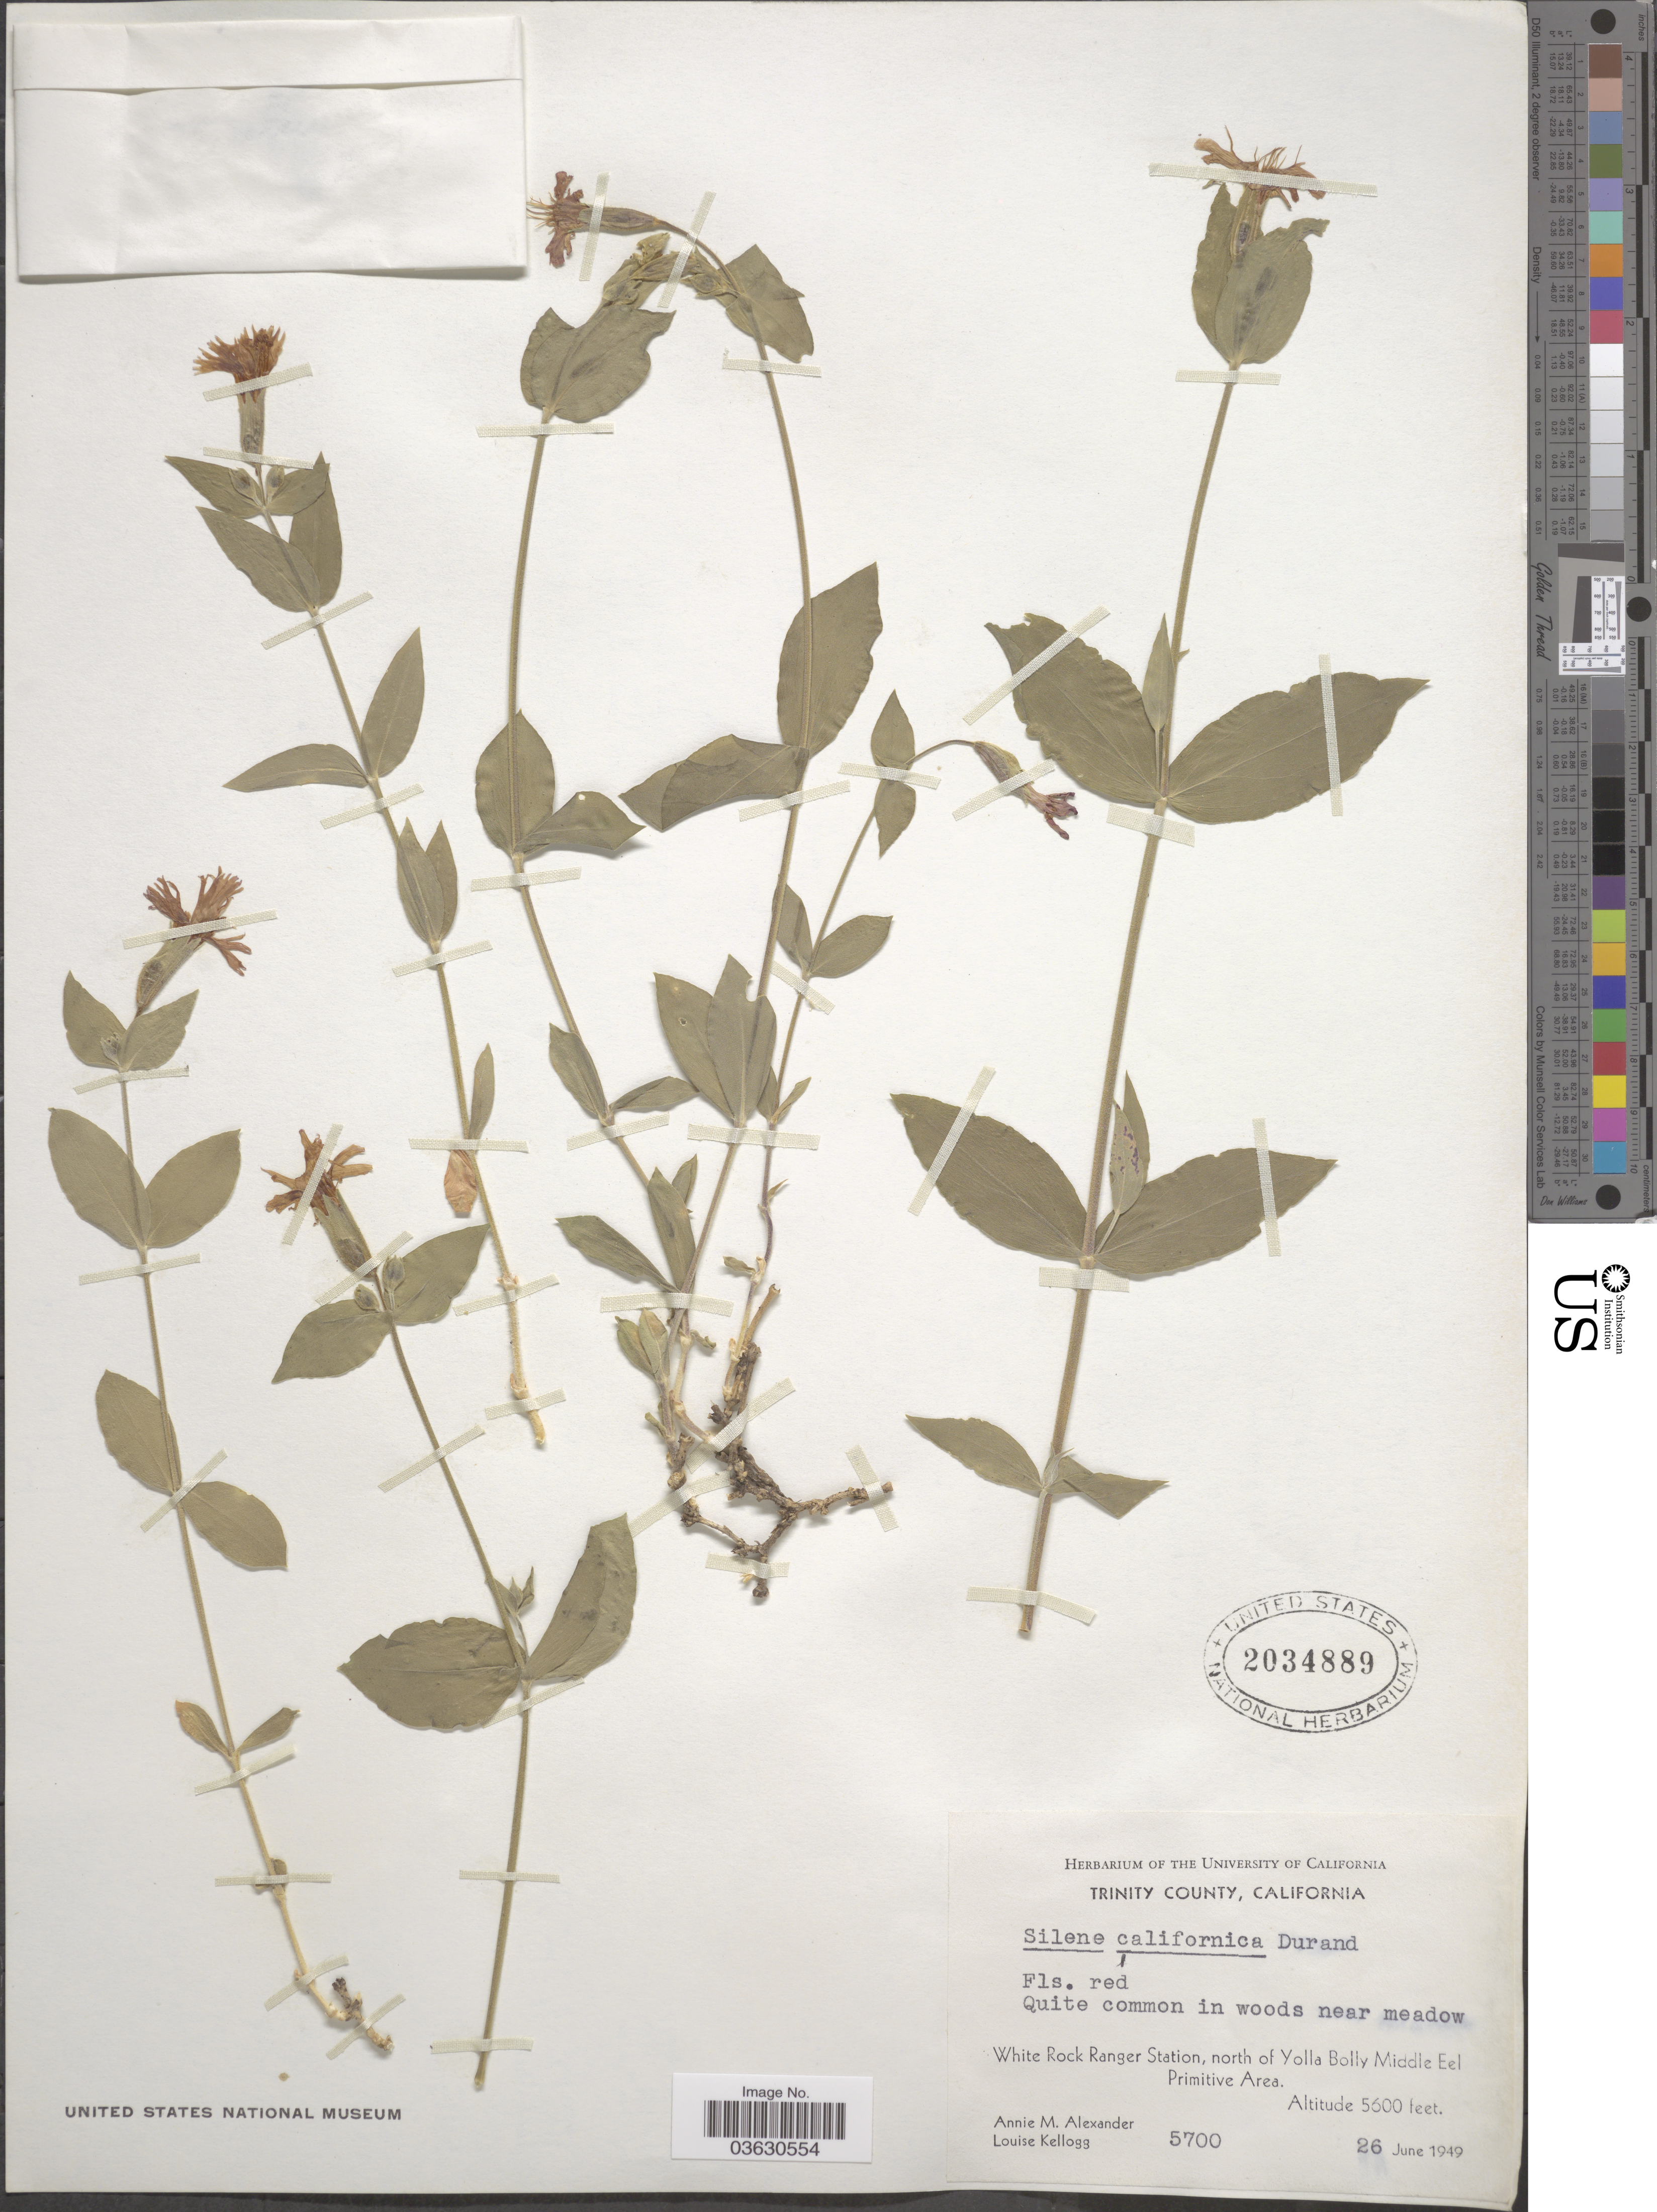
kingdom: Plantae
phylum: Tracheophyta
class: Magnoliopsida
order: Caryophyllales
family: Caryophyllaceae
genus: Silene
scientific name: Silene californica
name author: Durand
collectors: A. M. Alexander & L. Kellogg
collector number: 5700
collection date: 1949-06-26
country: United States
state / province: California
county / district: Trinity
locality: Trinity County. White Rock Ranger Station, north of Yolla Bolly Middle Eel Primitive Area.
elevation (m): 1707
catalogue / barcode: US 2034889